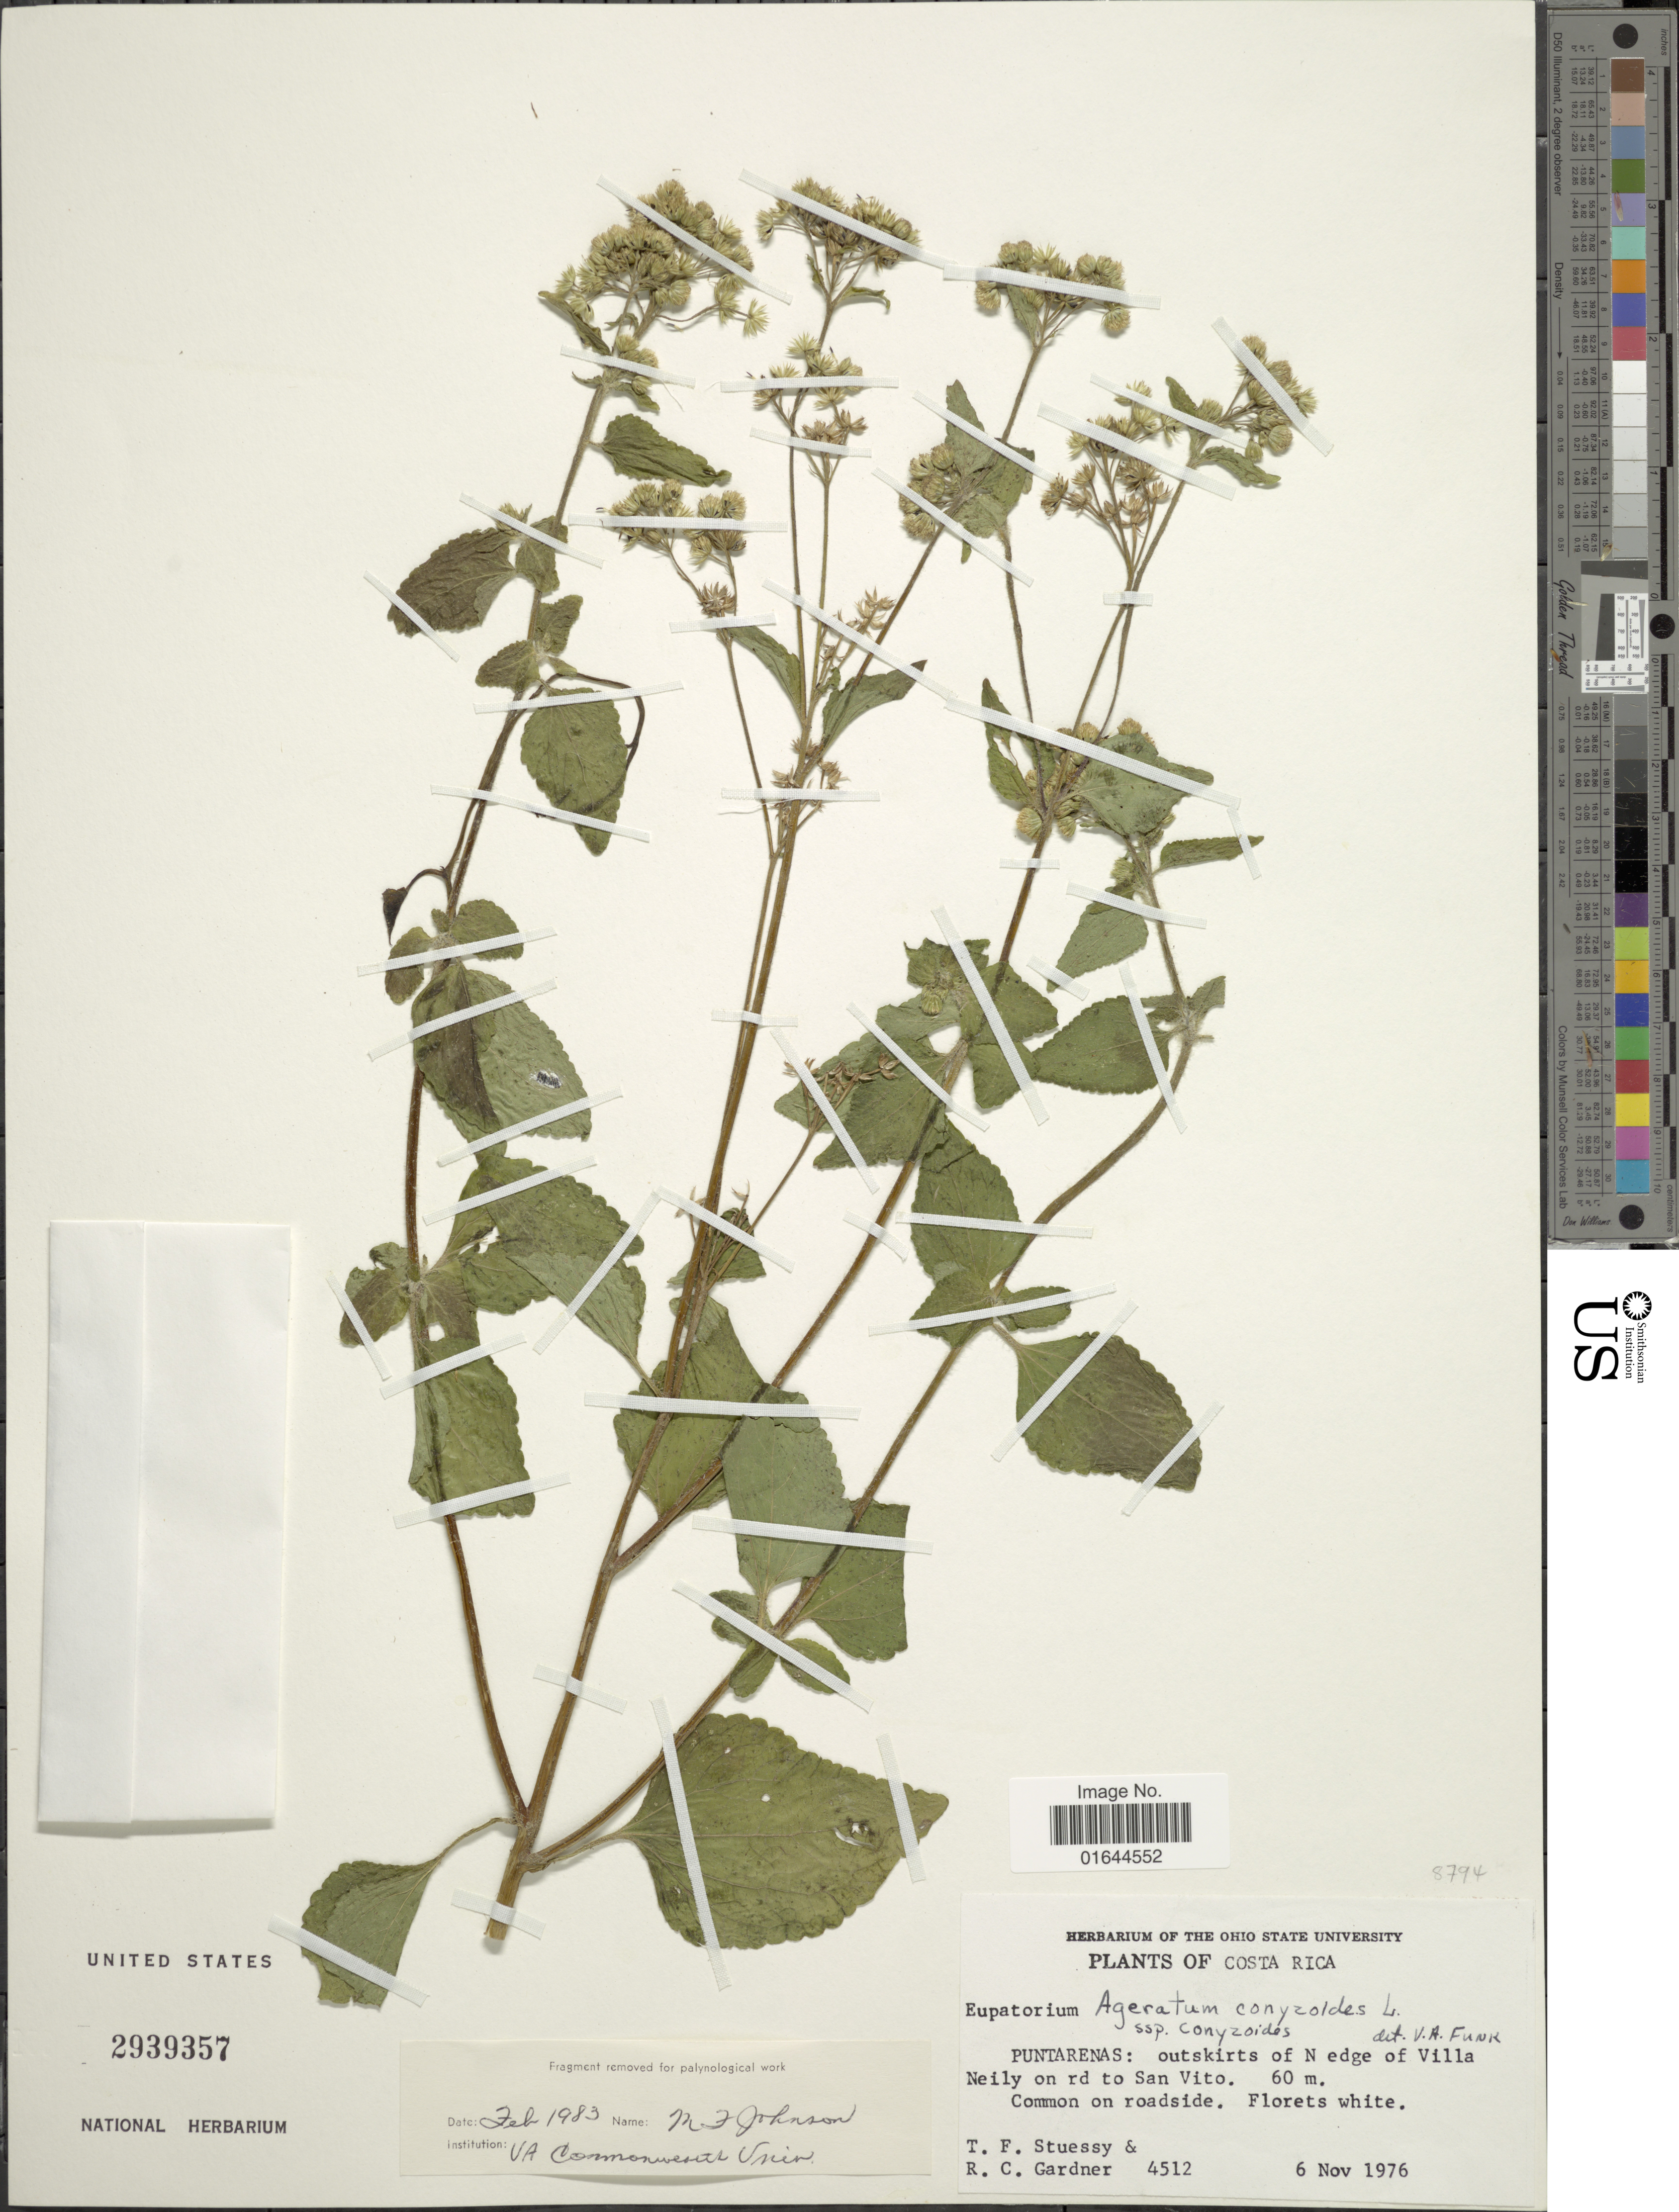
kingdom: Plantae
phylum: Tracheophyta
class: Magnoliopsida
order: Asterales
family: Asteraceae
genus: Ageratum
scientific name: Ageratum conyzoides subsp. conyzoides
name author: L.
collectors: T. Stuessy & R. C. Gardner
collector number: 4512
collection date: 1976-11-06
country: Costa Rica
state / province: Puntarenas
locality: Costa Rica. Puntarenas: outskirts of N edge of Villa Neily on rd to San Vito.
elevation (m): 60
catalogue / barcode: US 2939357